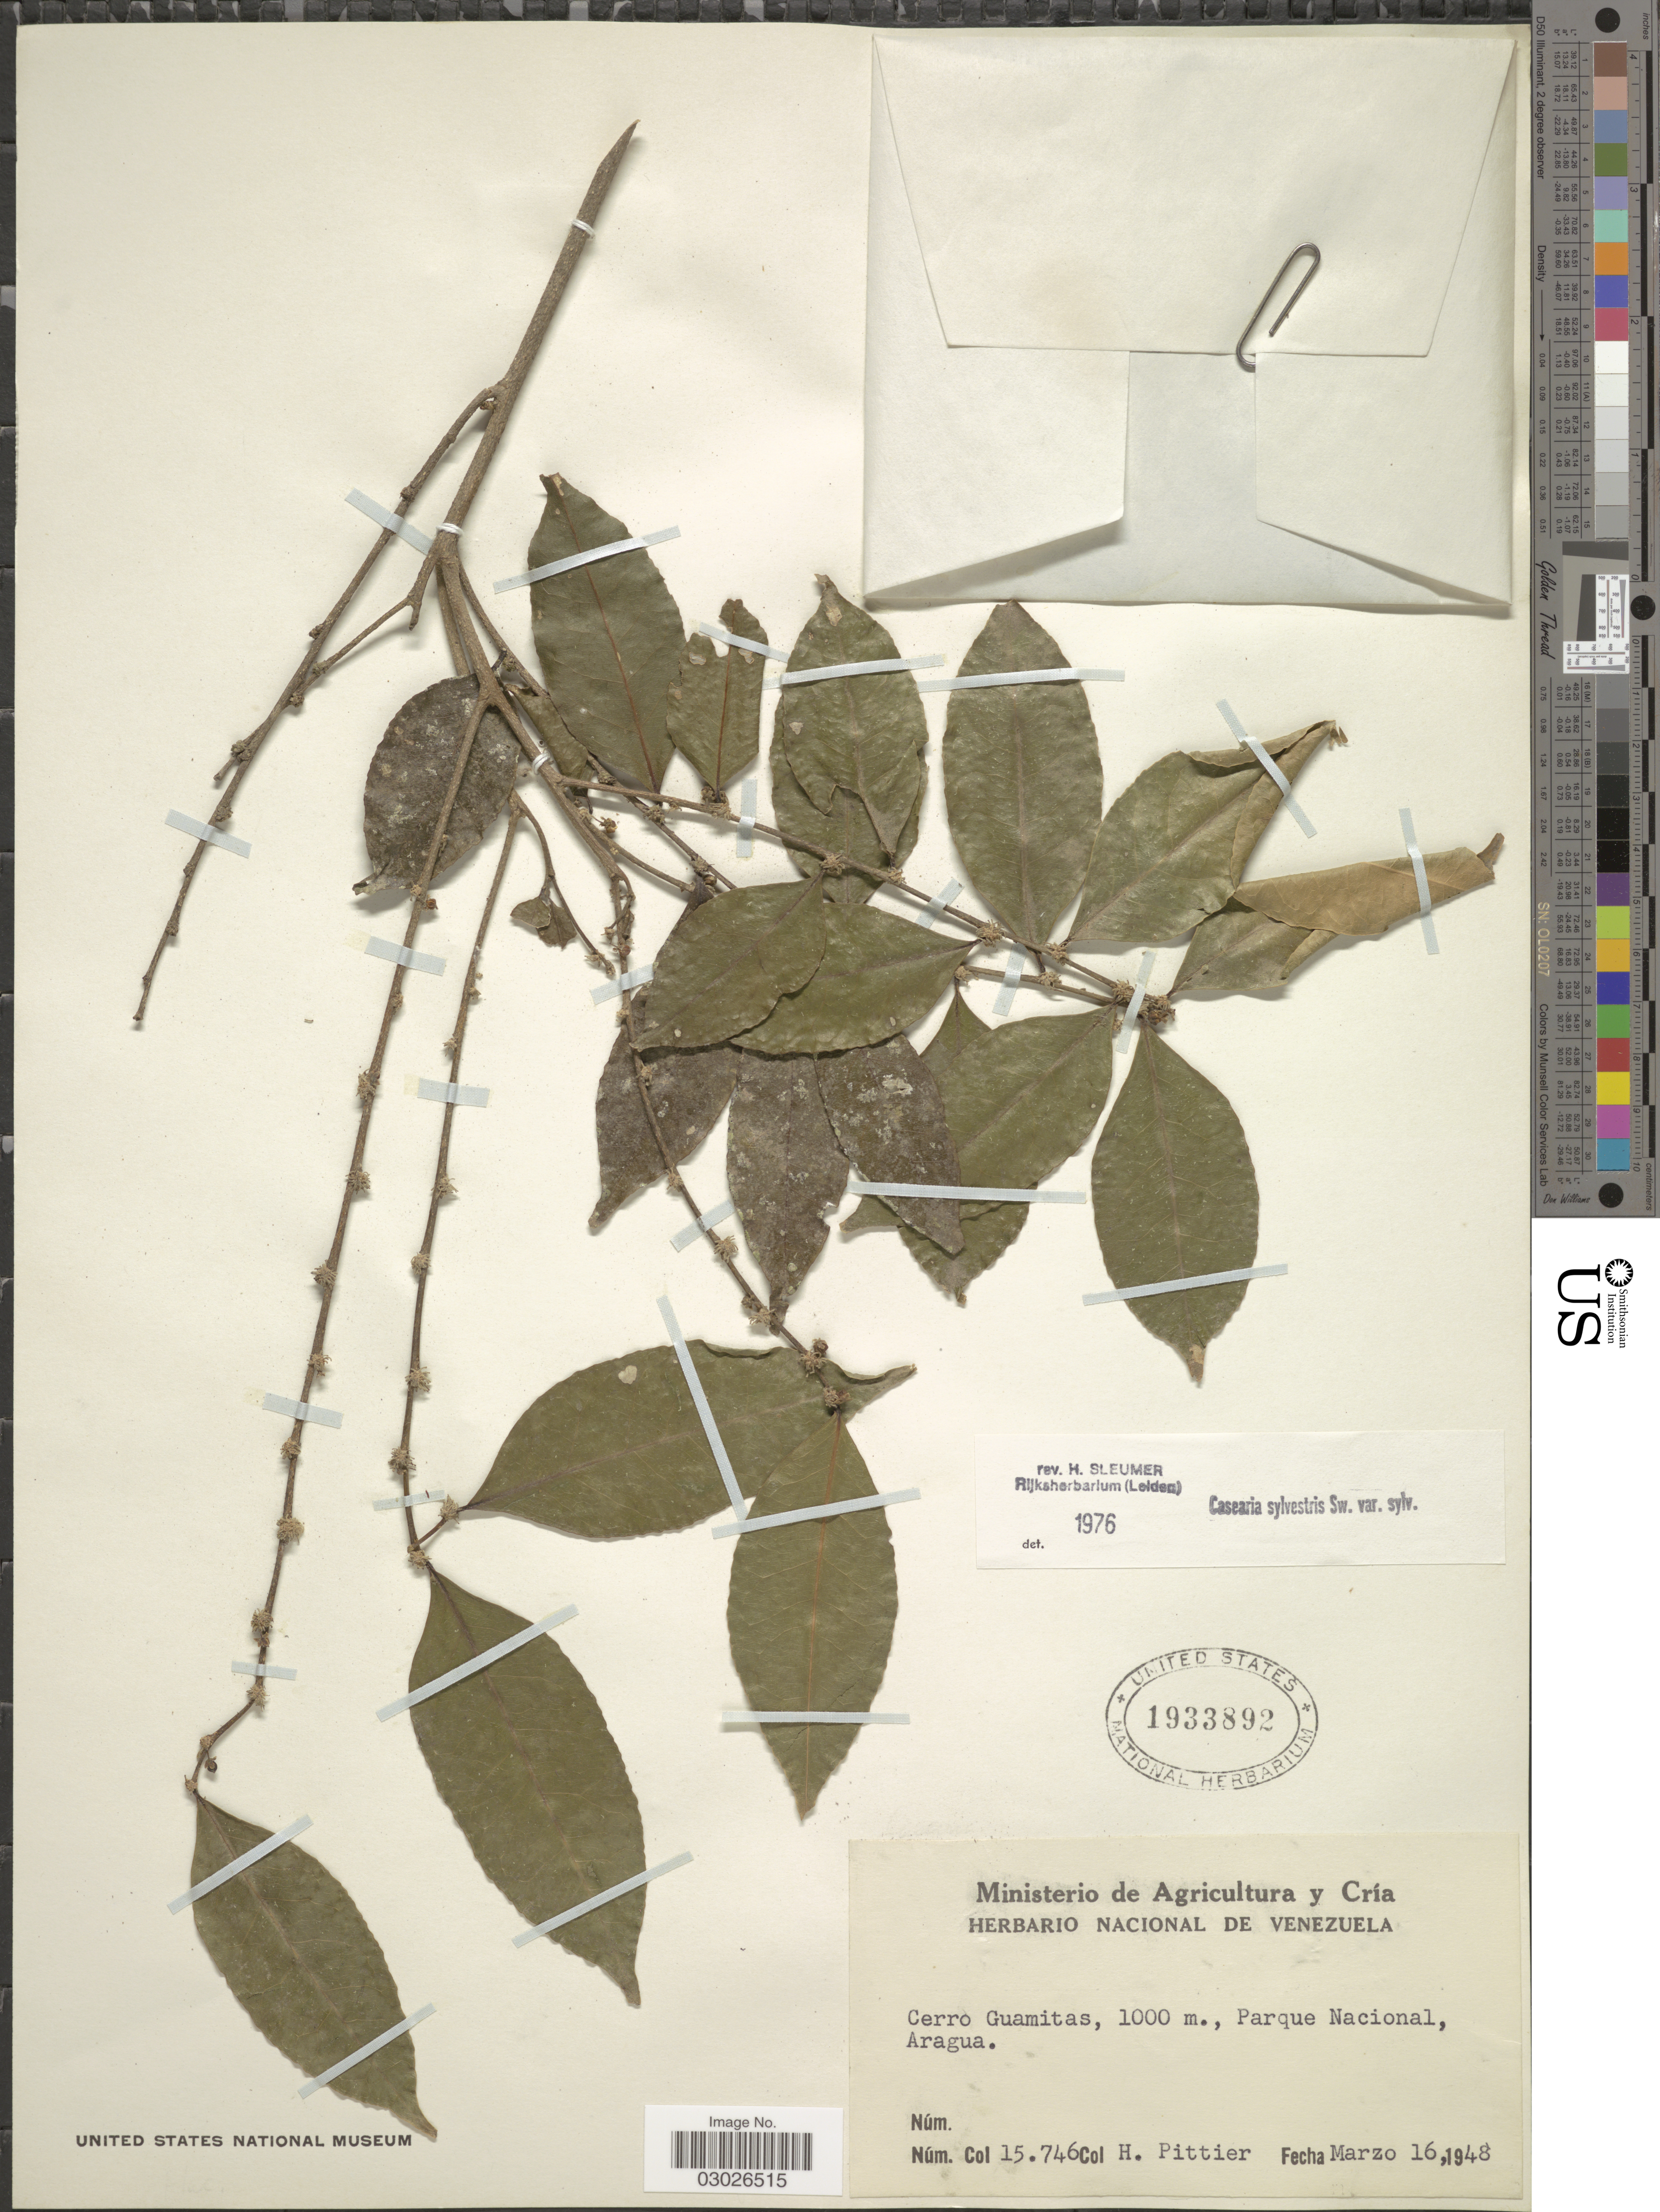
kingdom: Plantae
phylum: Tracheophyta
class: Magnoliopsida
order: Malpighiales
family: Salicaceae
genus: Casearia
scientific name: Casearia sylvestris var. sylvestris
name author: Sw.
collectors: H. F. Pittier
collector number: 15746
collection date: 1948-03-16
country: Venezuela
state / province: Aragua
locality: Cerro Guamitas, Parque Nacional.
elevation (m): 1000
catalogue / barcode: US 1933892